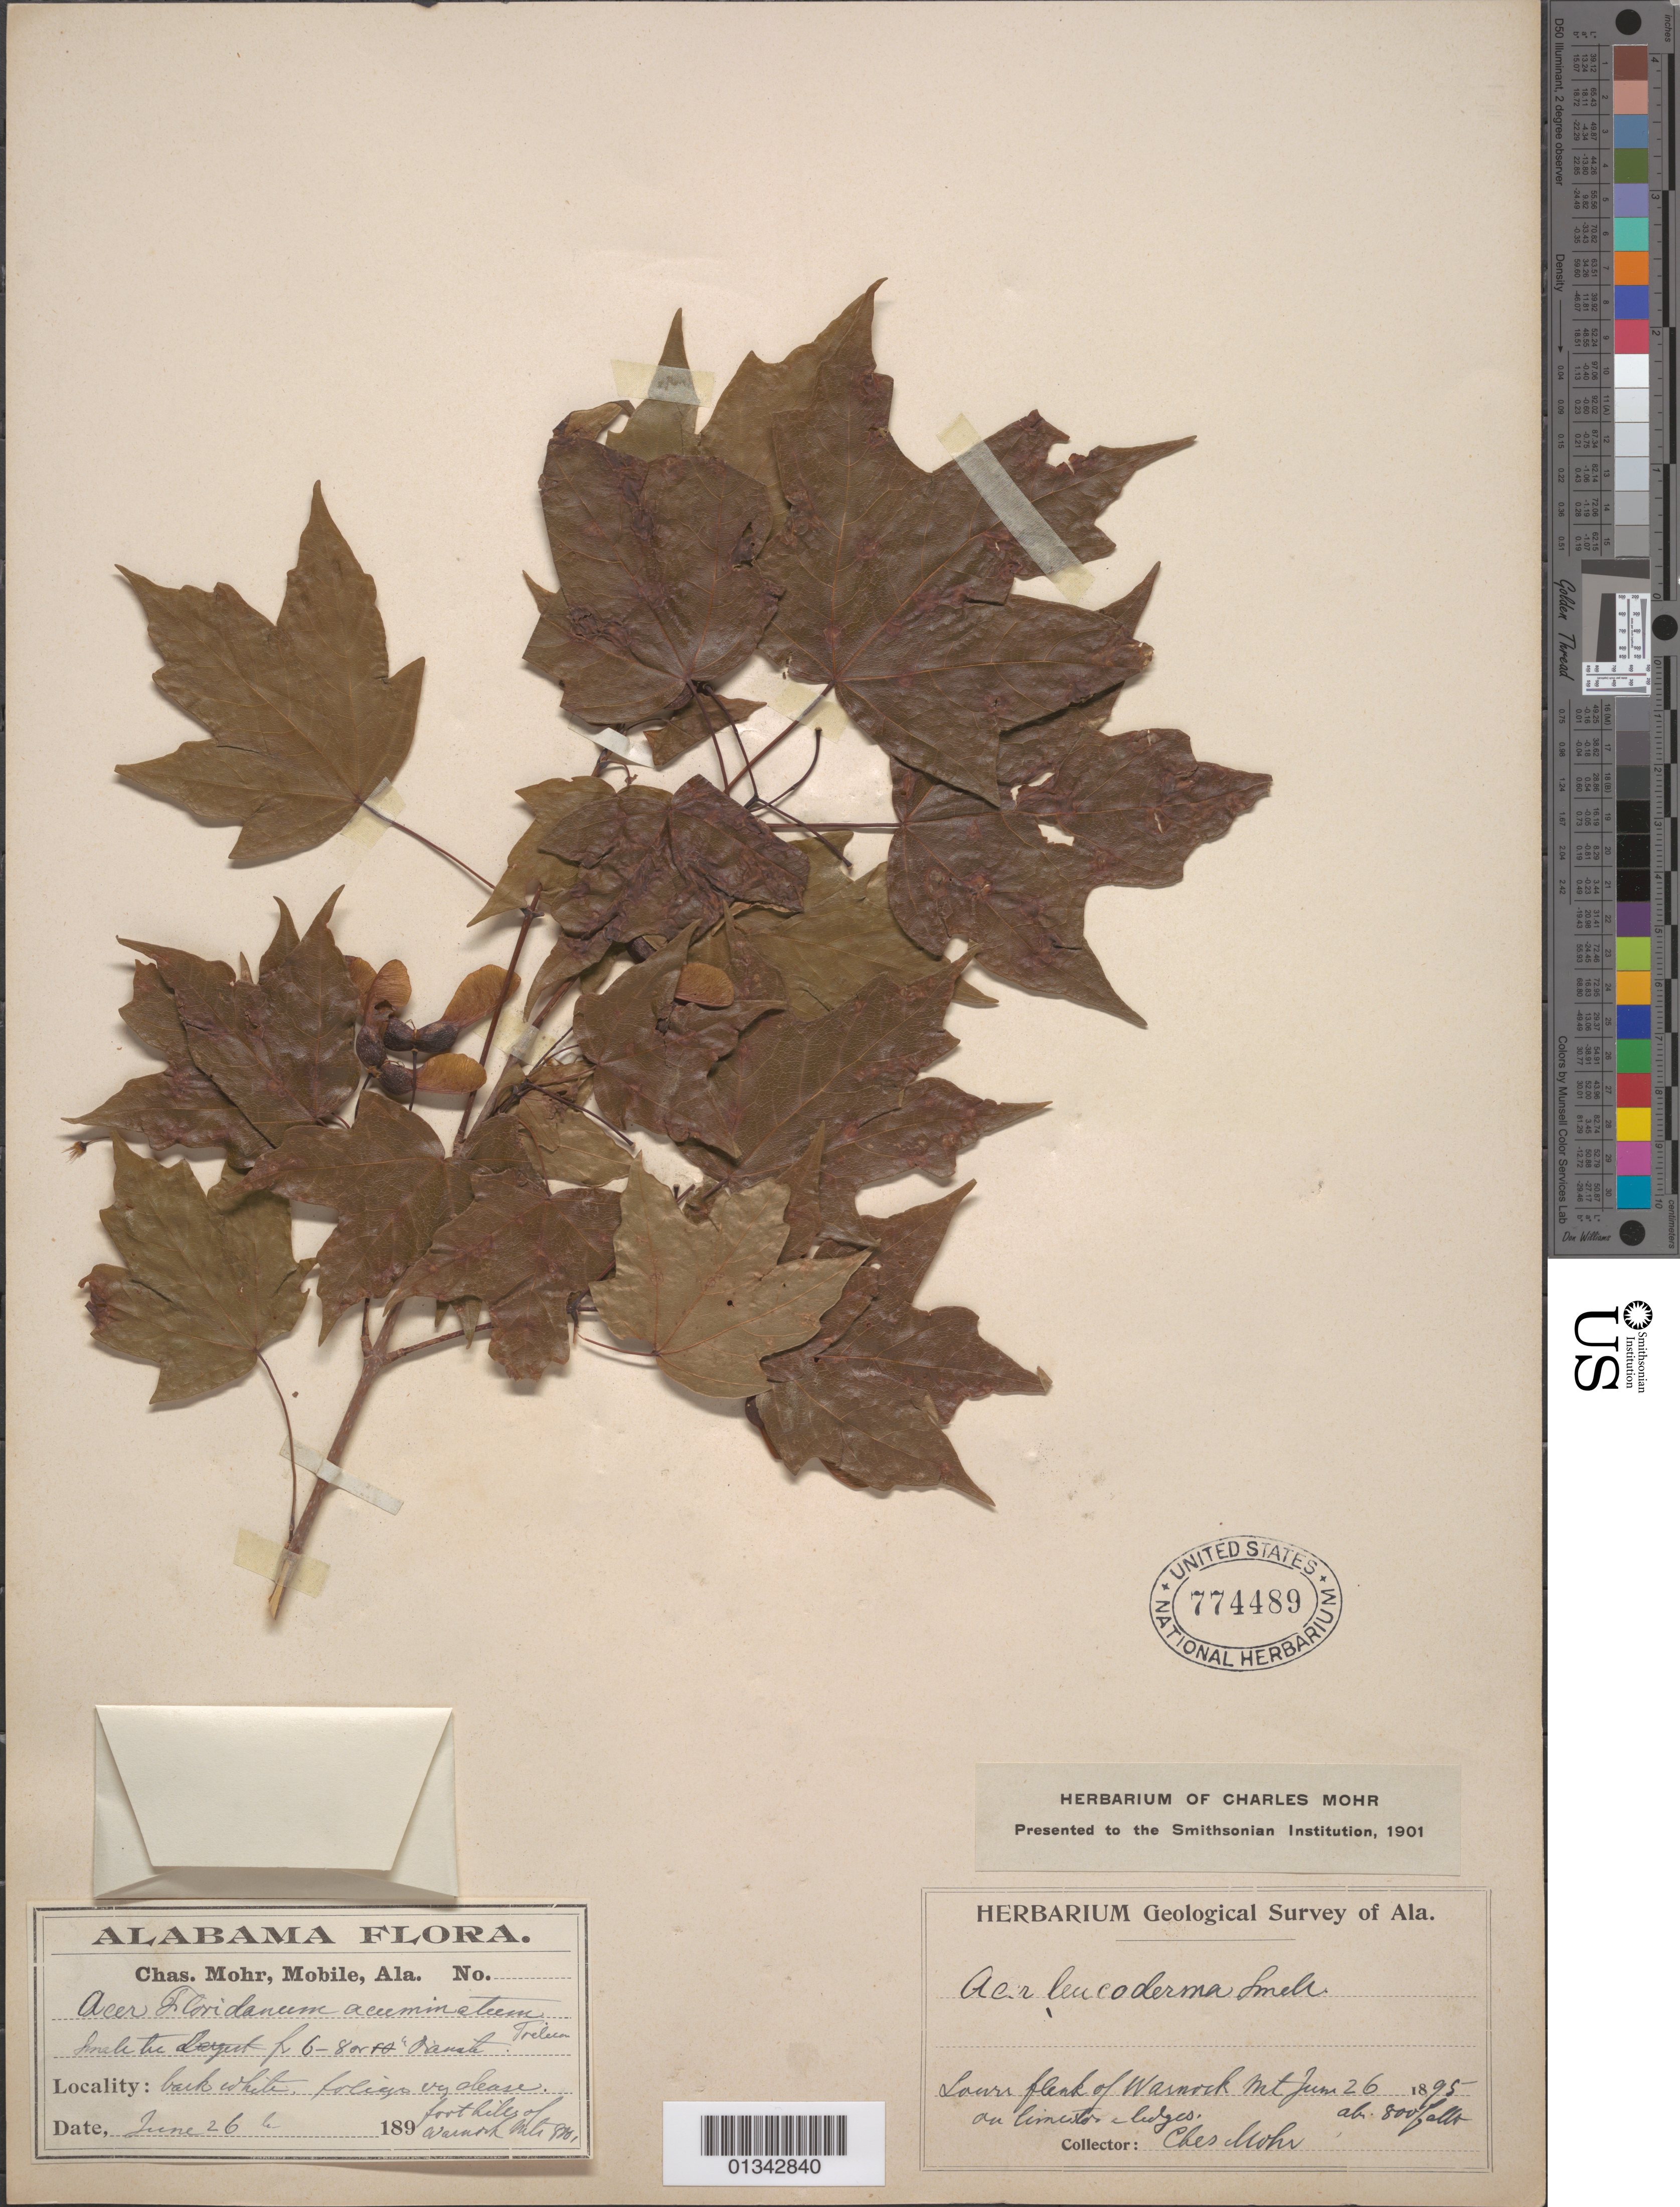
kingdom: Plantae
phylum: Tracheophyta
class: Magnoliopsida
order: Sapindales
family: Sapindaceae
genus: Acer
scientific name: Acer saccharum subsp. leucoderme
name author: (Small) Desmarais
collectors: C. T. Mohr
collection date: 1895-06-26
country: United States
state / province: Alabama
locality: Warnock Mt., lower flank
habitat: On limestone ledges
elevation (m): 244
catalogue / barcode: US 774489